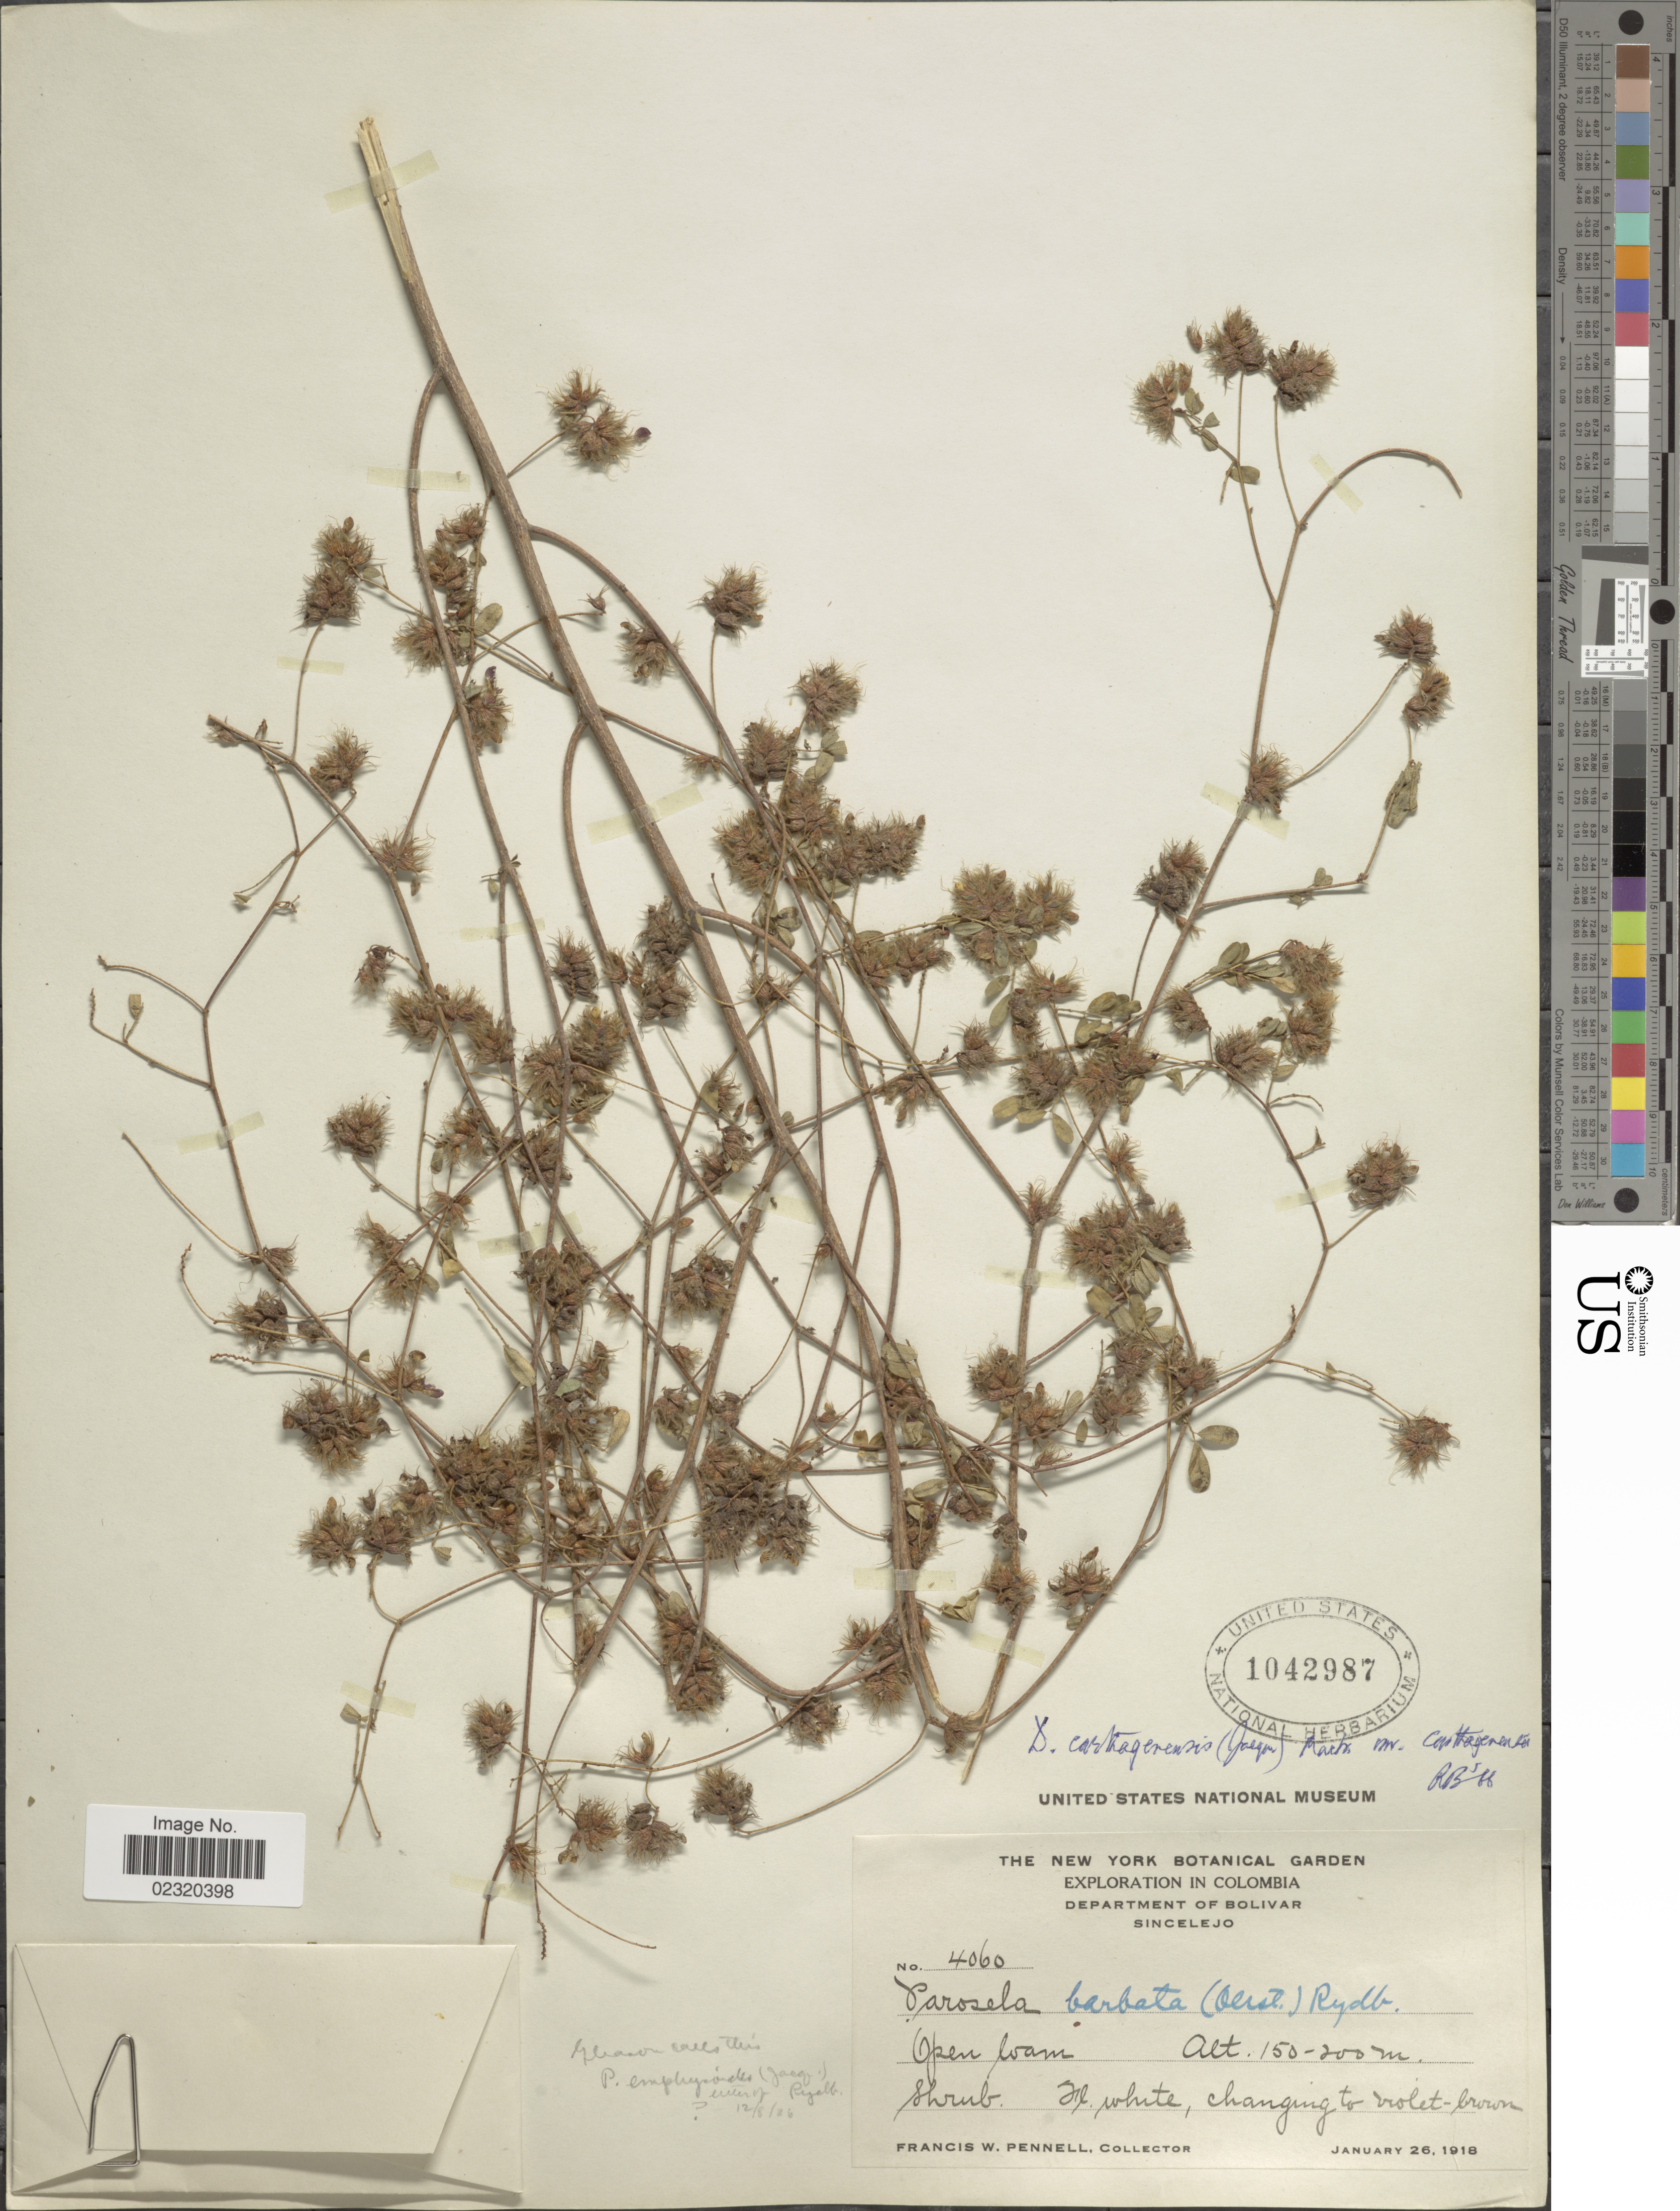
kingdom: Plantae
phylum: Tracheophyta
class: Magnoliopsida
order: Fabales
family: Fabaceae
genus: Dalea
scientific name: Dalea carthagenensis var. carthagenensis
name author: (Jacq.) J.F. Macbr.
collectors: F. W. Pennell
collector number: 4060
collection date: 1918-01-26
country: Colombia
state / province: Bolívar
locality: Sincelejo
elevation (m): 150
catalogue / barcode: US 1042987